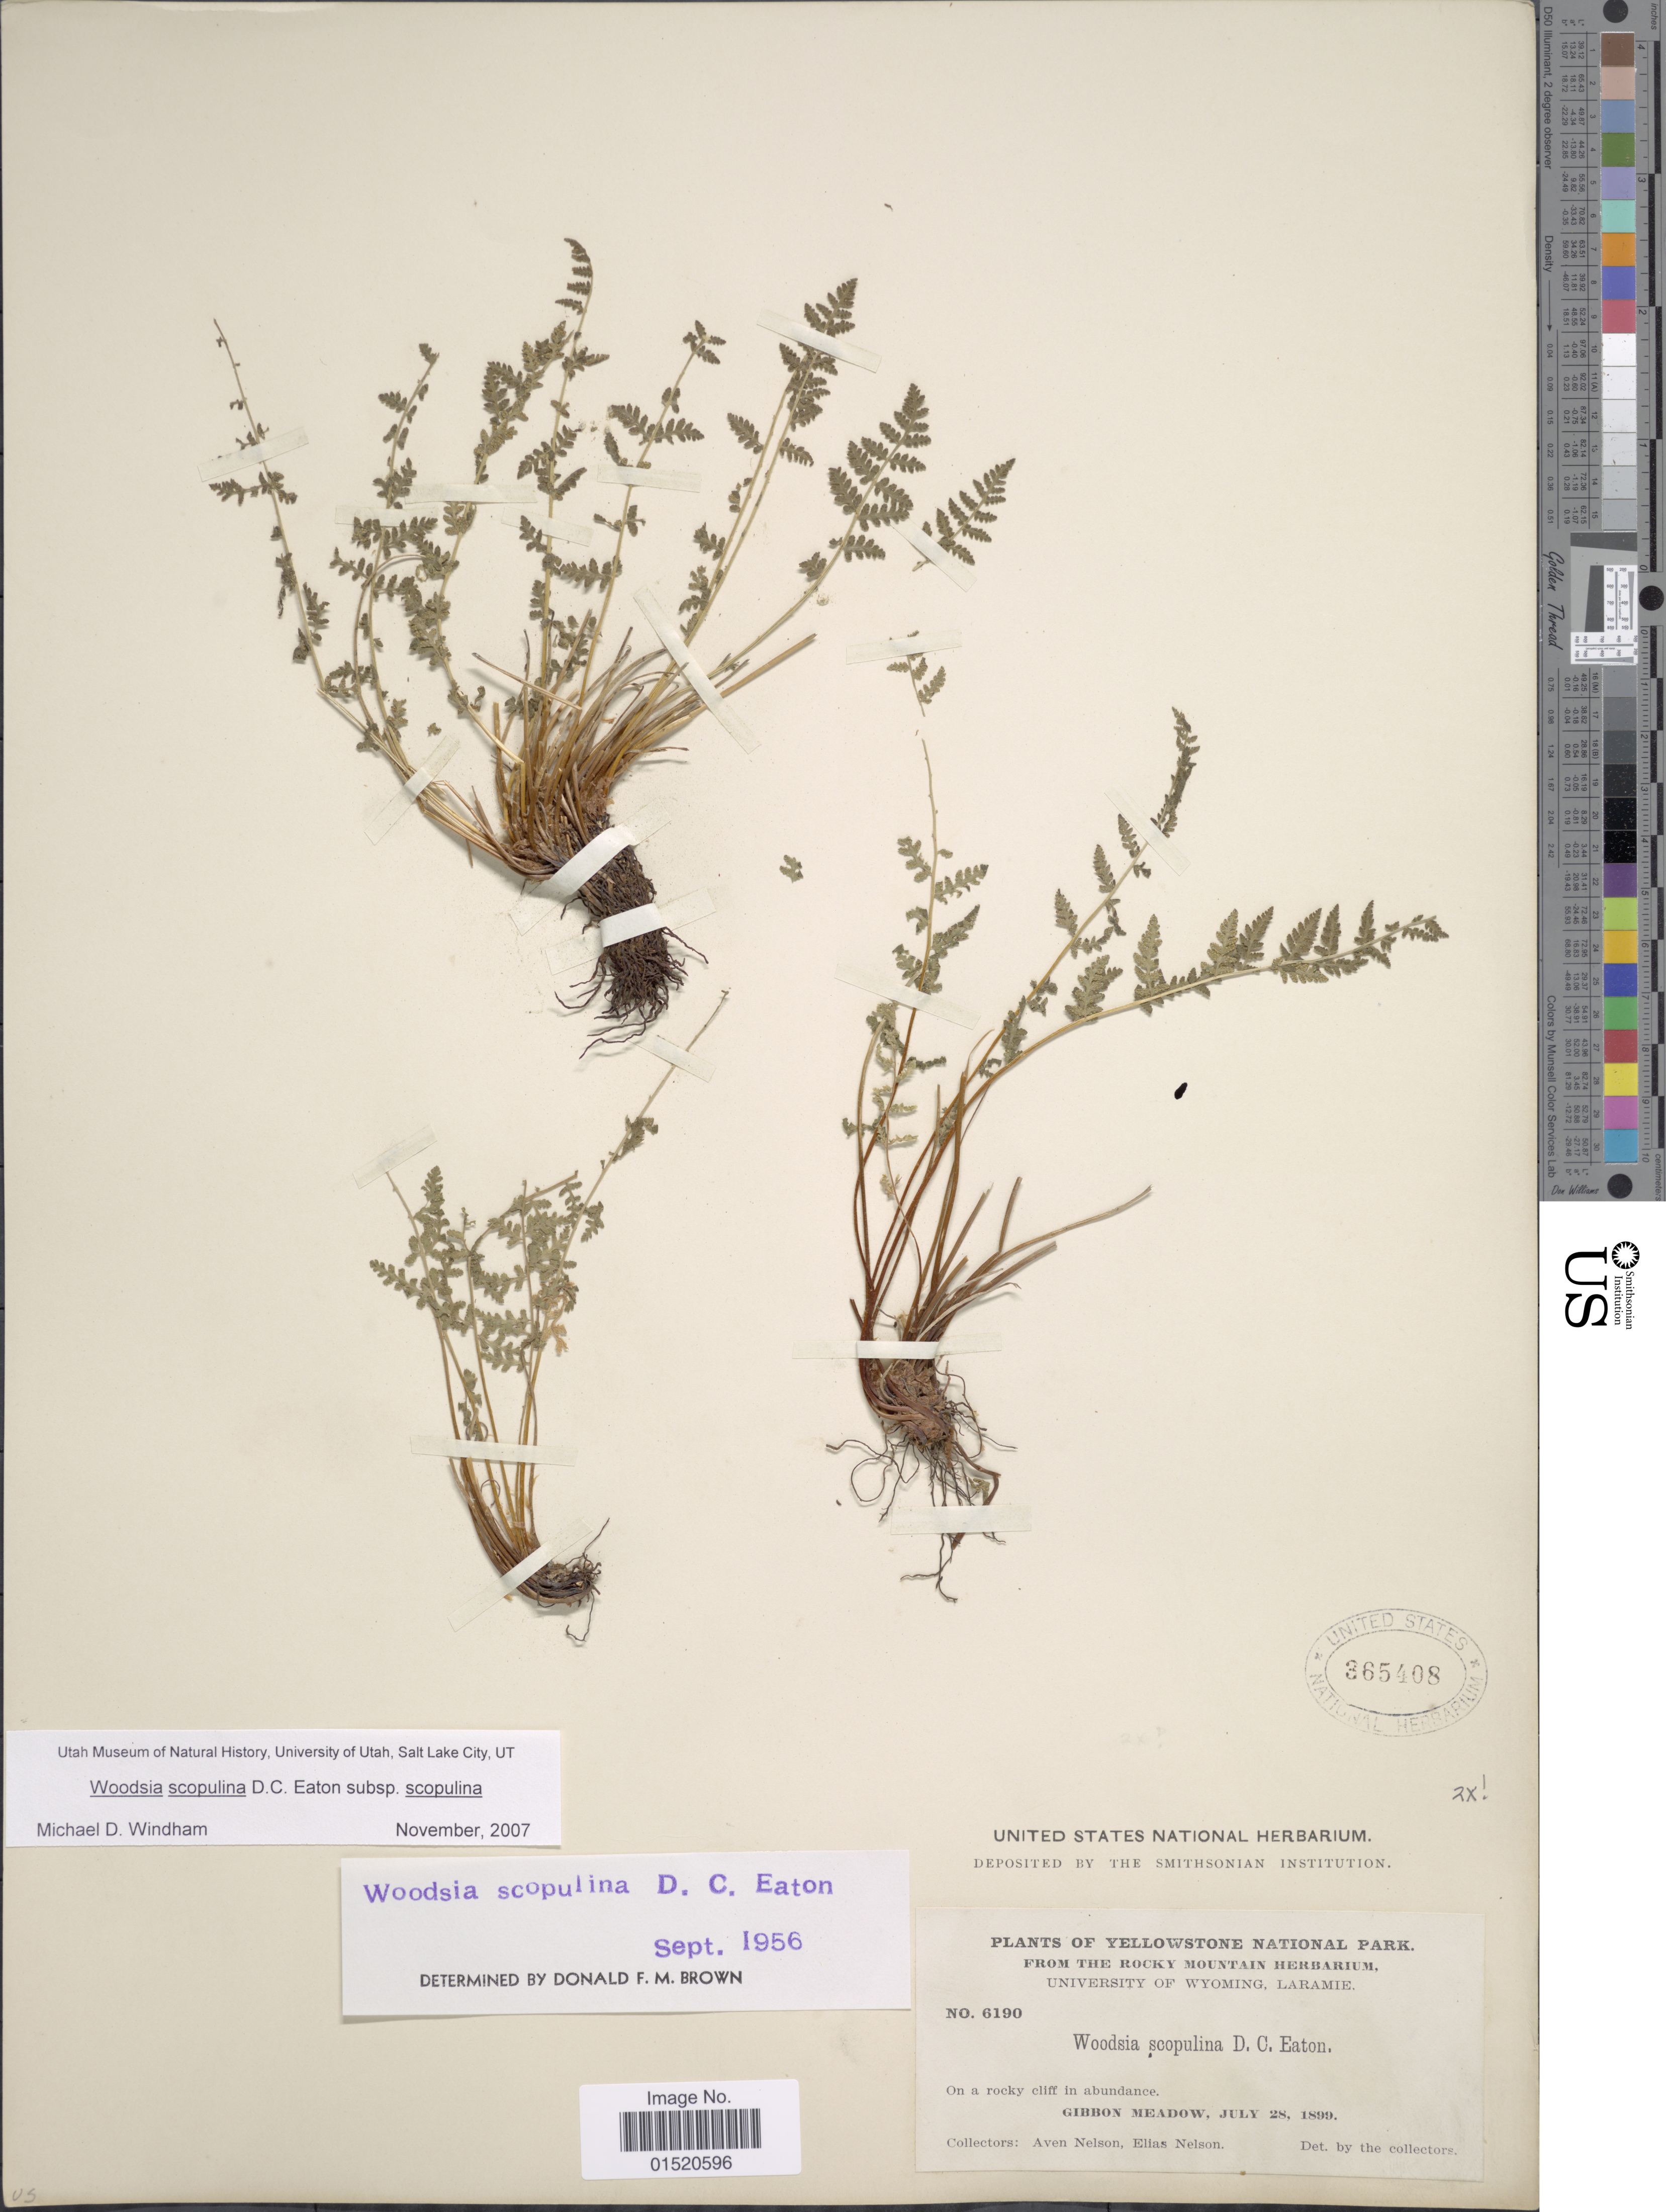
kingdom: Plantae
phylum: Tracheophyta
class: Polypodiopsida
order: Polypodiales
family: Woodsiaceae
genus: Woodsia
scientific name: Woodsia scopulina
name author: D.C. Eaton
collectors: A. Nelson & E. Nelson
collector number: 6190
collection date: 1899-07-28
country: United States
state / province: Wyoming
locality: On a rocky cliff in abundance. Gibbon Meadow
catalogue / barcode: US 365408